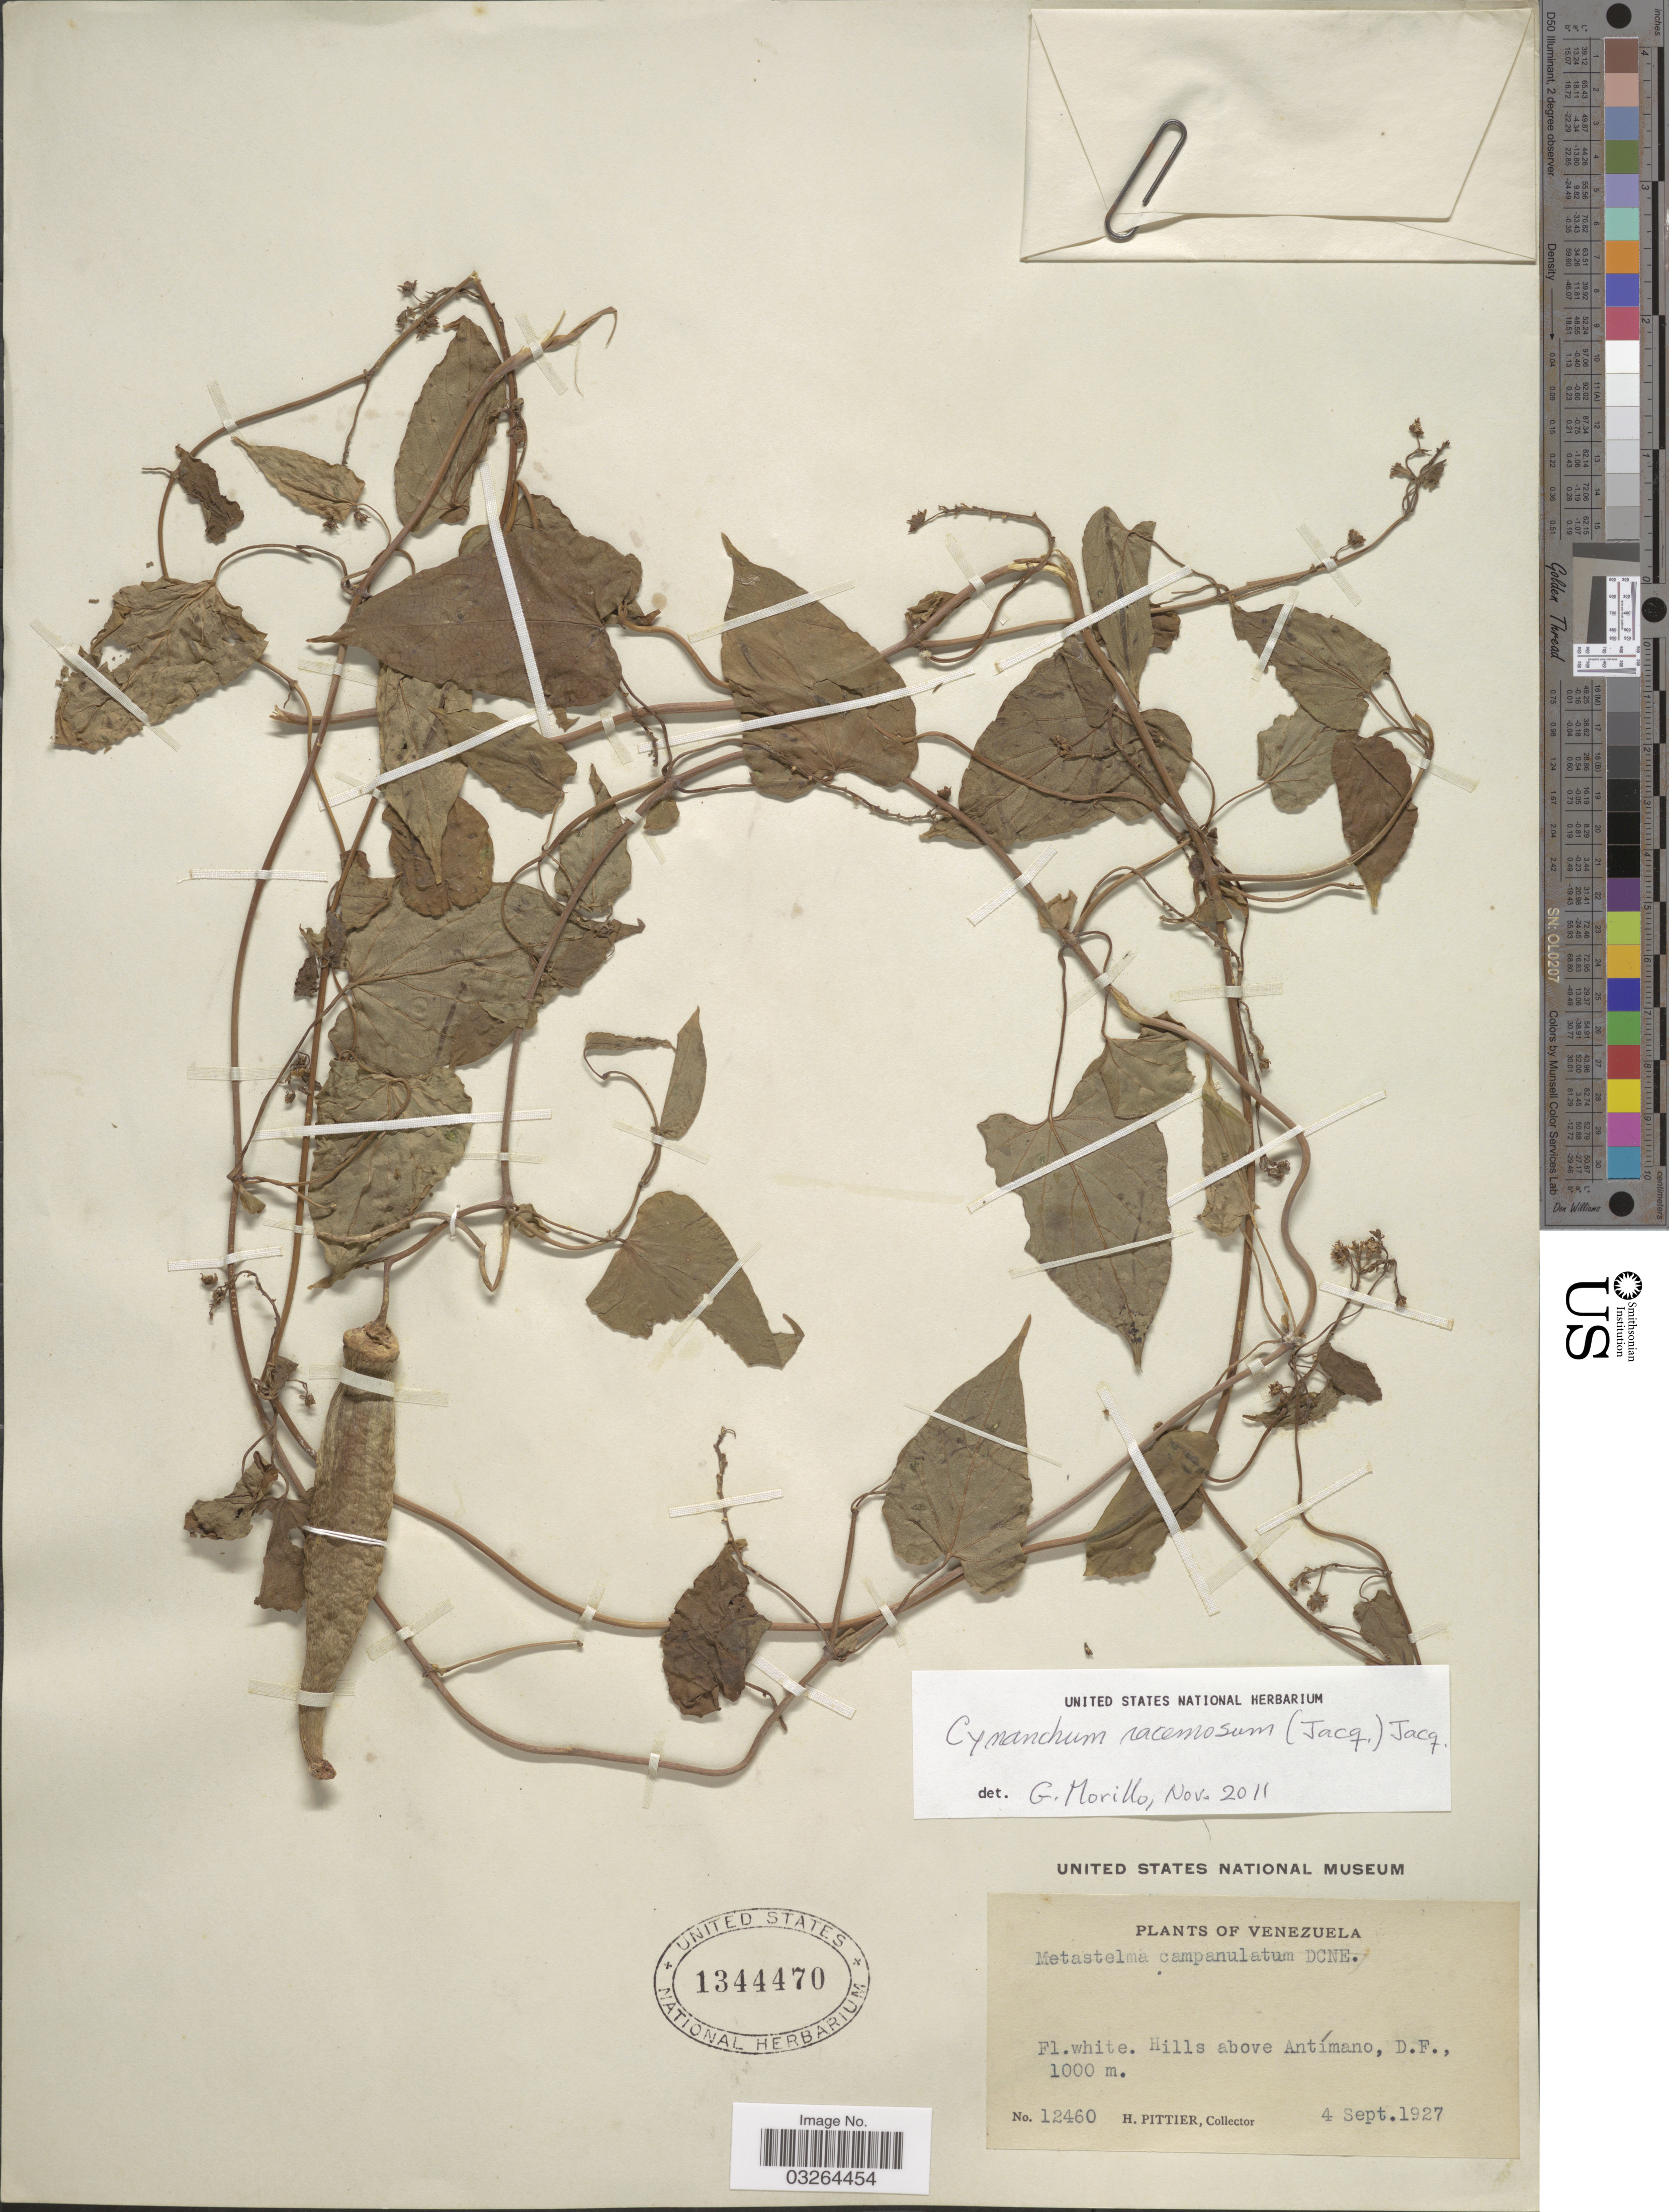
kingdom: Plantae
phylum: Tracheophyta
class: Magnoliopsida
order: Gentianales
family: Apocynaceae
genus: Cynanchum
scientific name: Cynanchum racemosum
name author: (Jacq.) Jacq.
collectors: H. F. Pittier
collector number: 12460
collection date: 1927-09-04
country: Venezuela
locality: Hills above Antímano, D.F.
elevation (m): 1000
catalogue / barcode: US 1344470